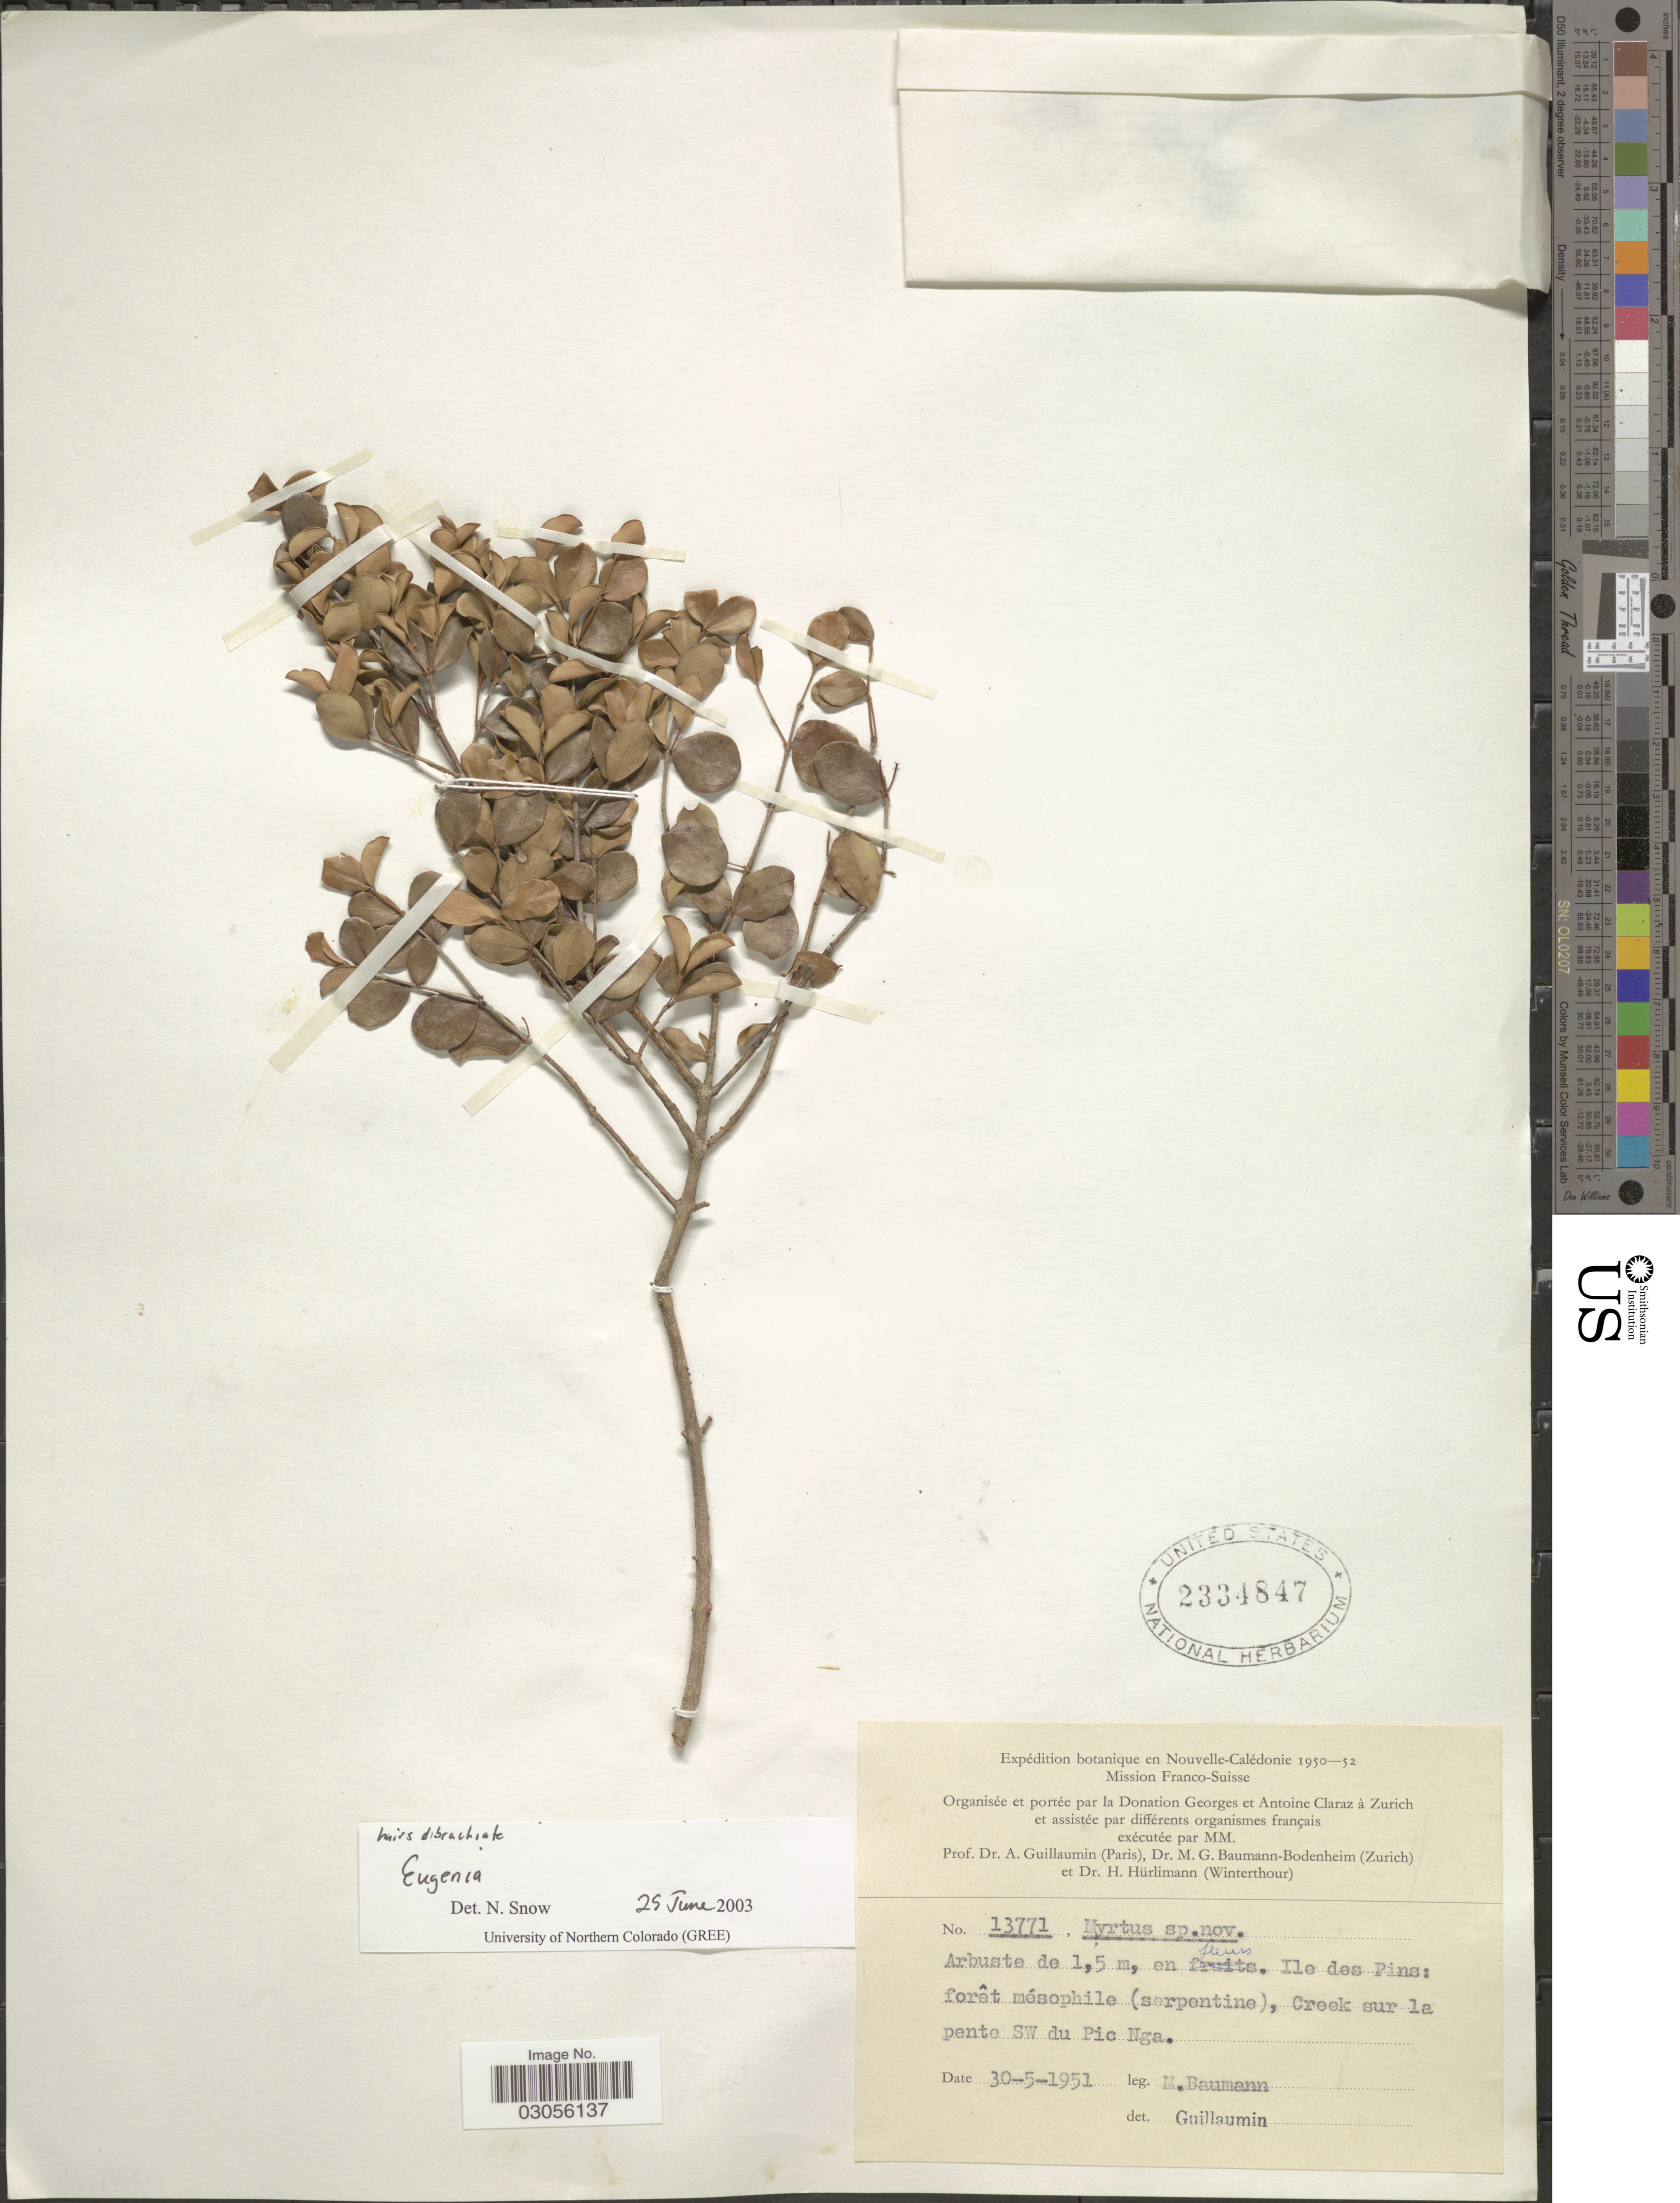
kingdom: Plantae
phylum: Tracheophyta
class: Magnoliopsida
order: Myrtales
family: Myrtaceae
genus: Eugenia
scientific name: Eugenia sp.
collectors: M. G. Baumann-Bodenheim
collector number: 13771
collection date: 1951-05-30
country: New Caledonia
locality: Ile des Pins: forêt mésophile (serpentine), Creek sur la pente SW du Pic Nga.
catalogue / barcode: US 2334847